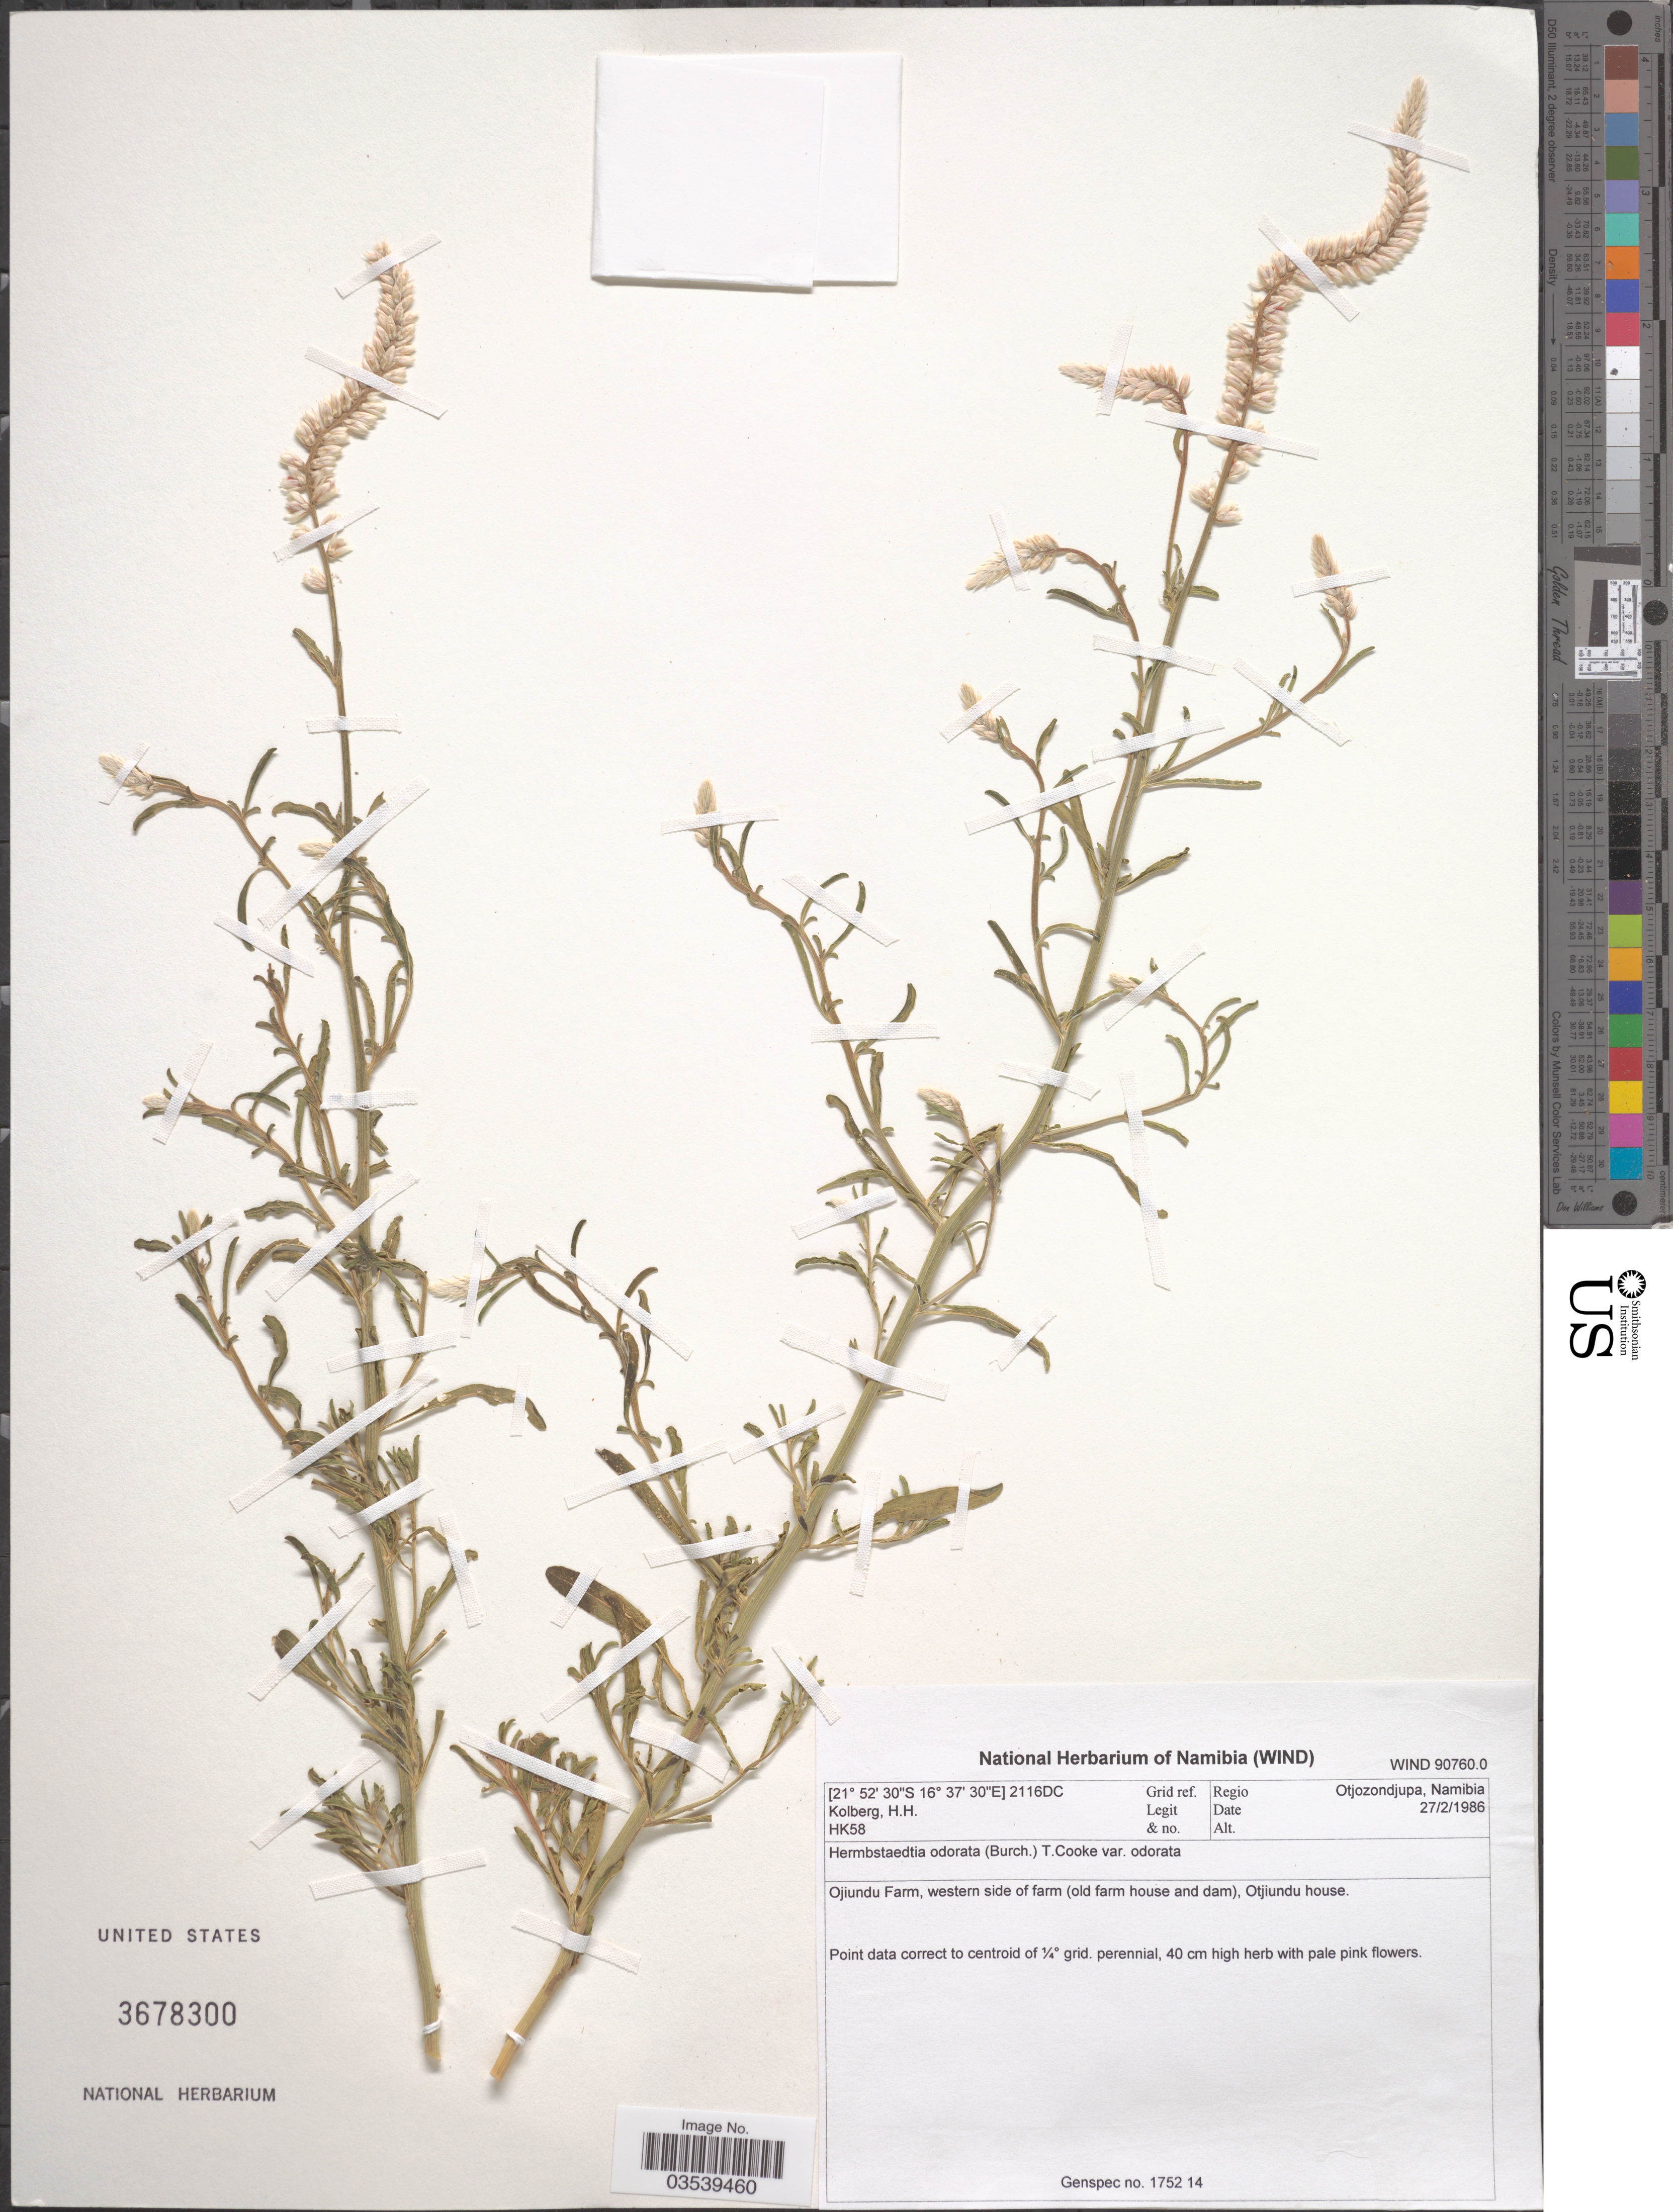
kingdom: Plantae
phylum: Tracheophyta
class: Magnoliopsida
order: Caryophyllales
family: Amaranthaceae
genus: Hermbstaedtia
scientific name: Hermbstaedtia odorata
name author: (Burch.) T. Cooke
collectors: H. H. Kolberg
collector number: HK58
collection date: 1986-02-27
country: Namibia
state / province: Otjozondjupa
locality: Grid ref. 2116DC. Ojiundu Farm, western side of farm (old farm house and dam), Otjiundu house.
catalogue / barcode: US 3678300